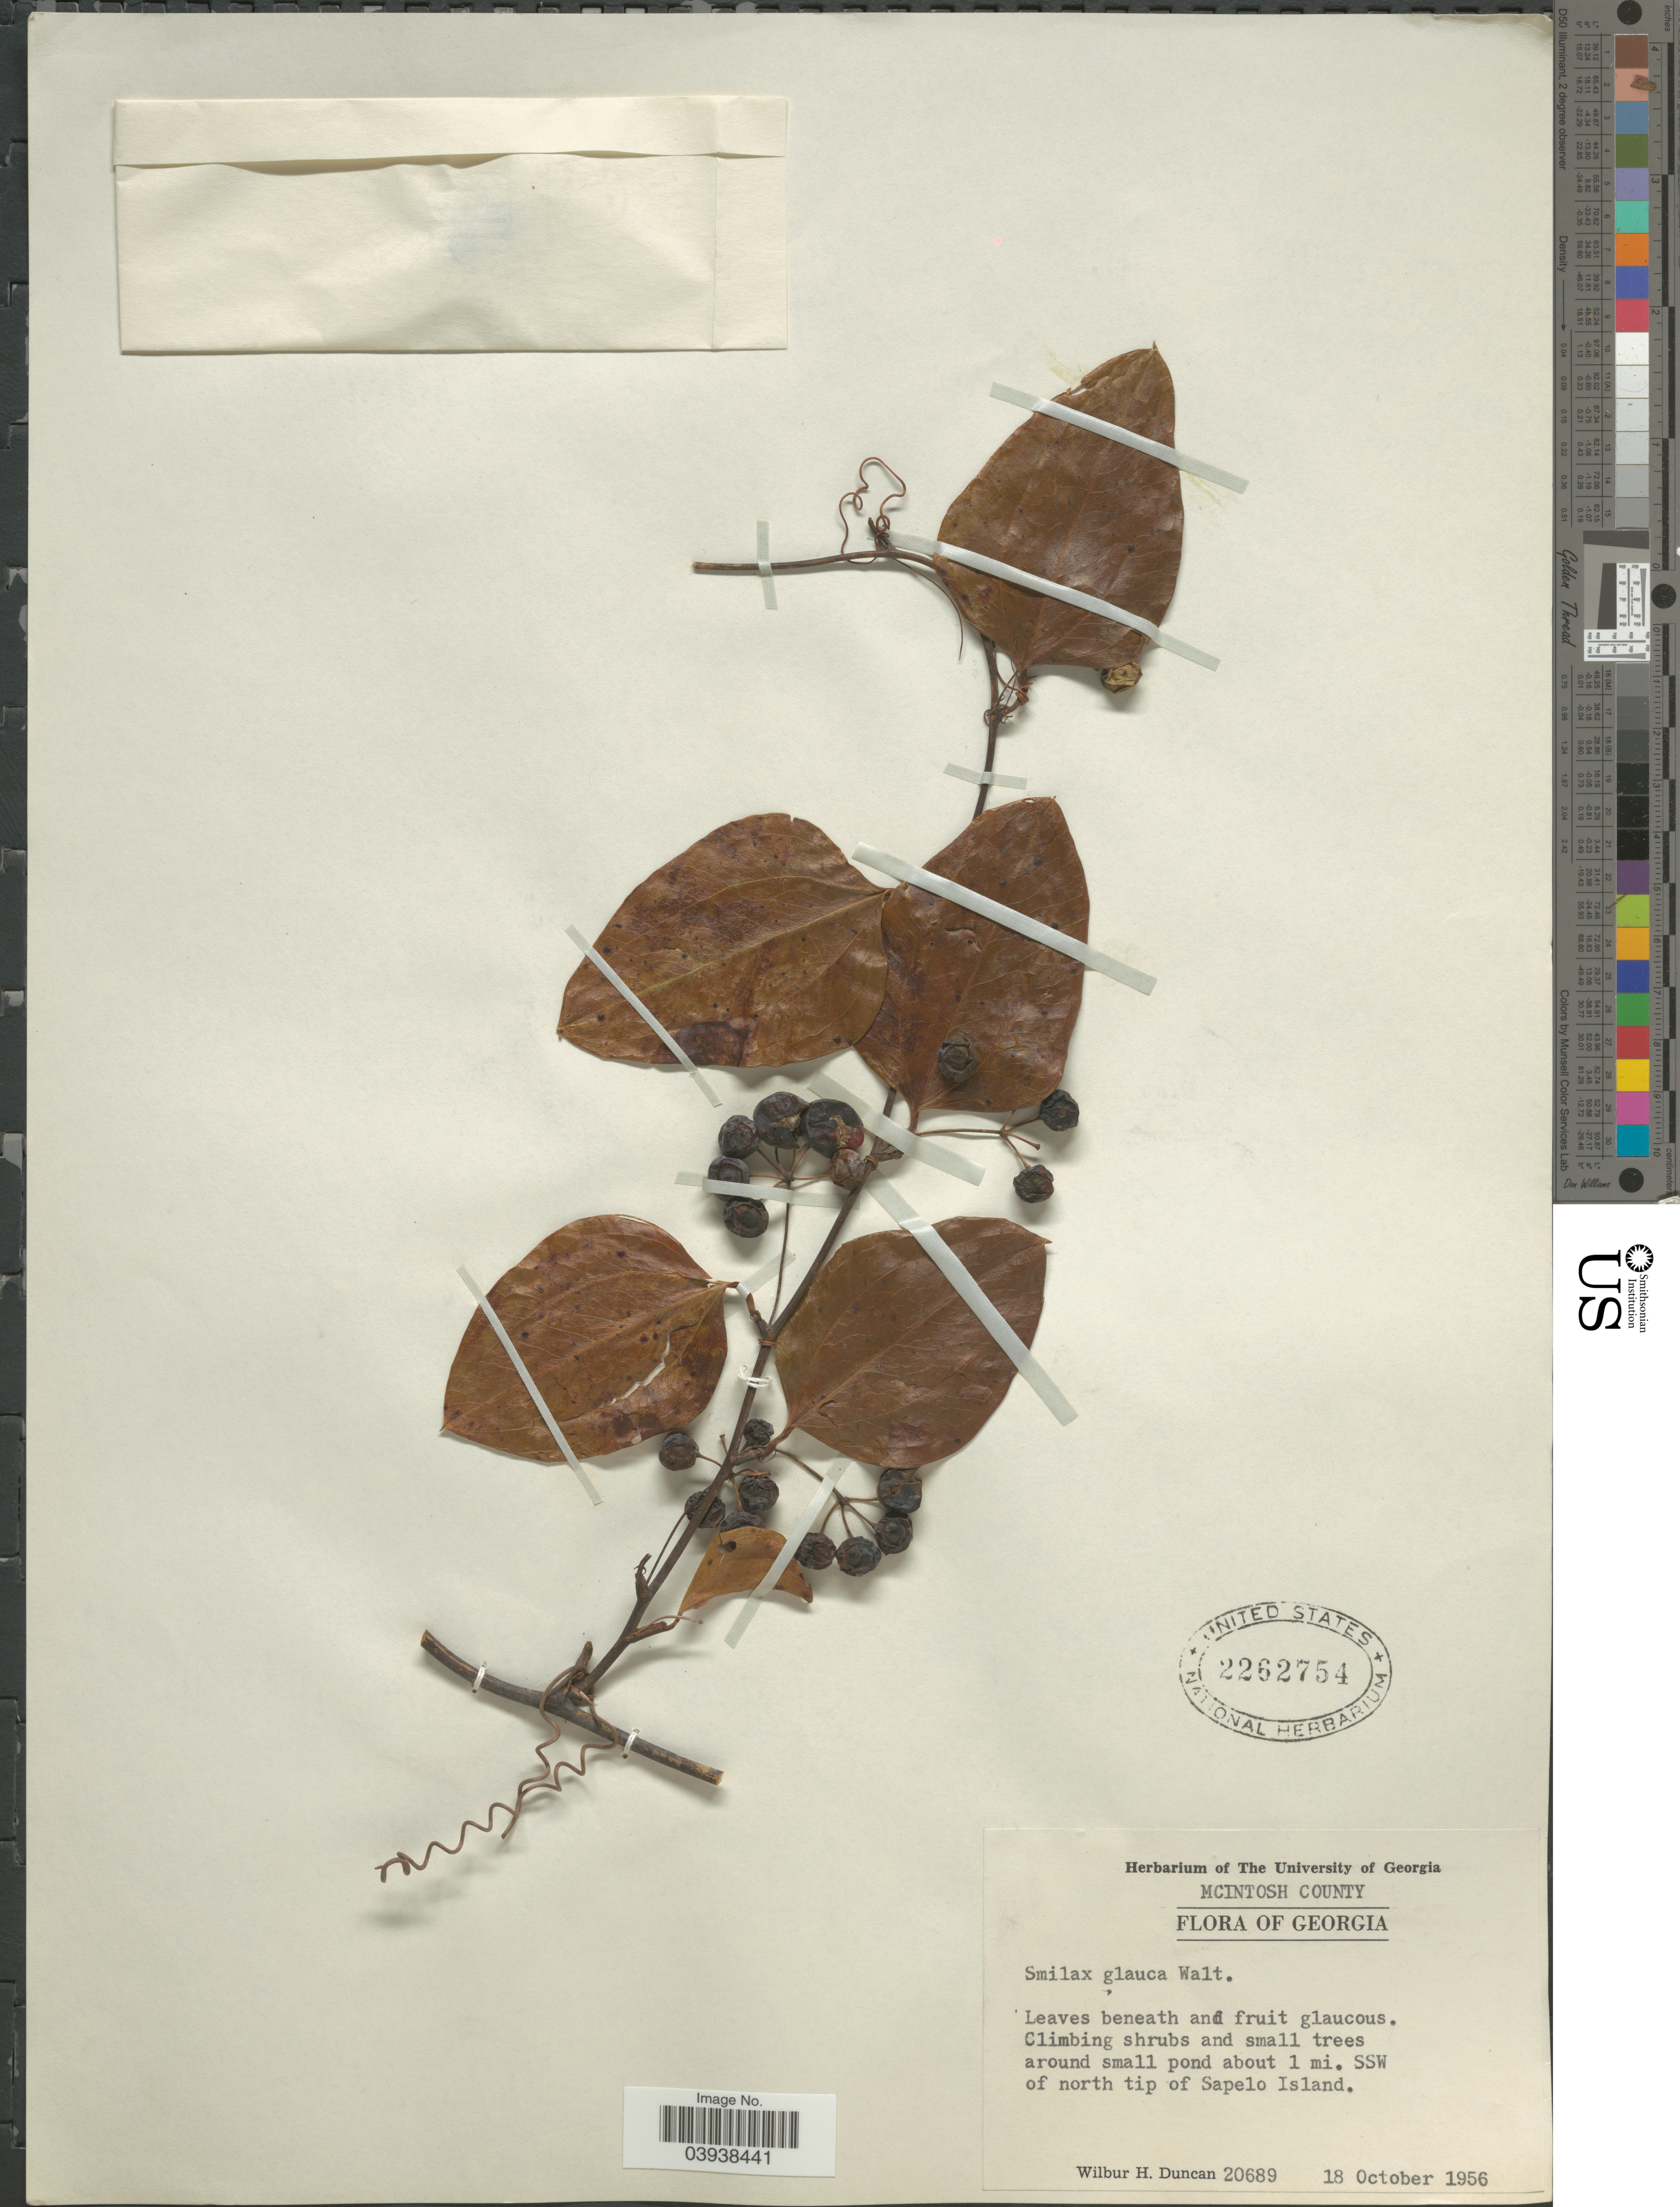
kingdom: Plantae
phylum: Tracheophyta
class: Liliopsida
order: Liliales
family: Smilacaceae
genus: Smilax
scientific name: Smilax glauca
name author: Walter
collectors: W. H. Duncan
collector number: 20689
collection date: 1956-10-18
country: United States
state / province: Georgia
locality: Mcintosh County. Climbing shrubs and small trees around small pond about 1 mi. SSW of north tip of Sapelo Island.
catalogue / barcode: US 2262754